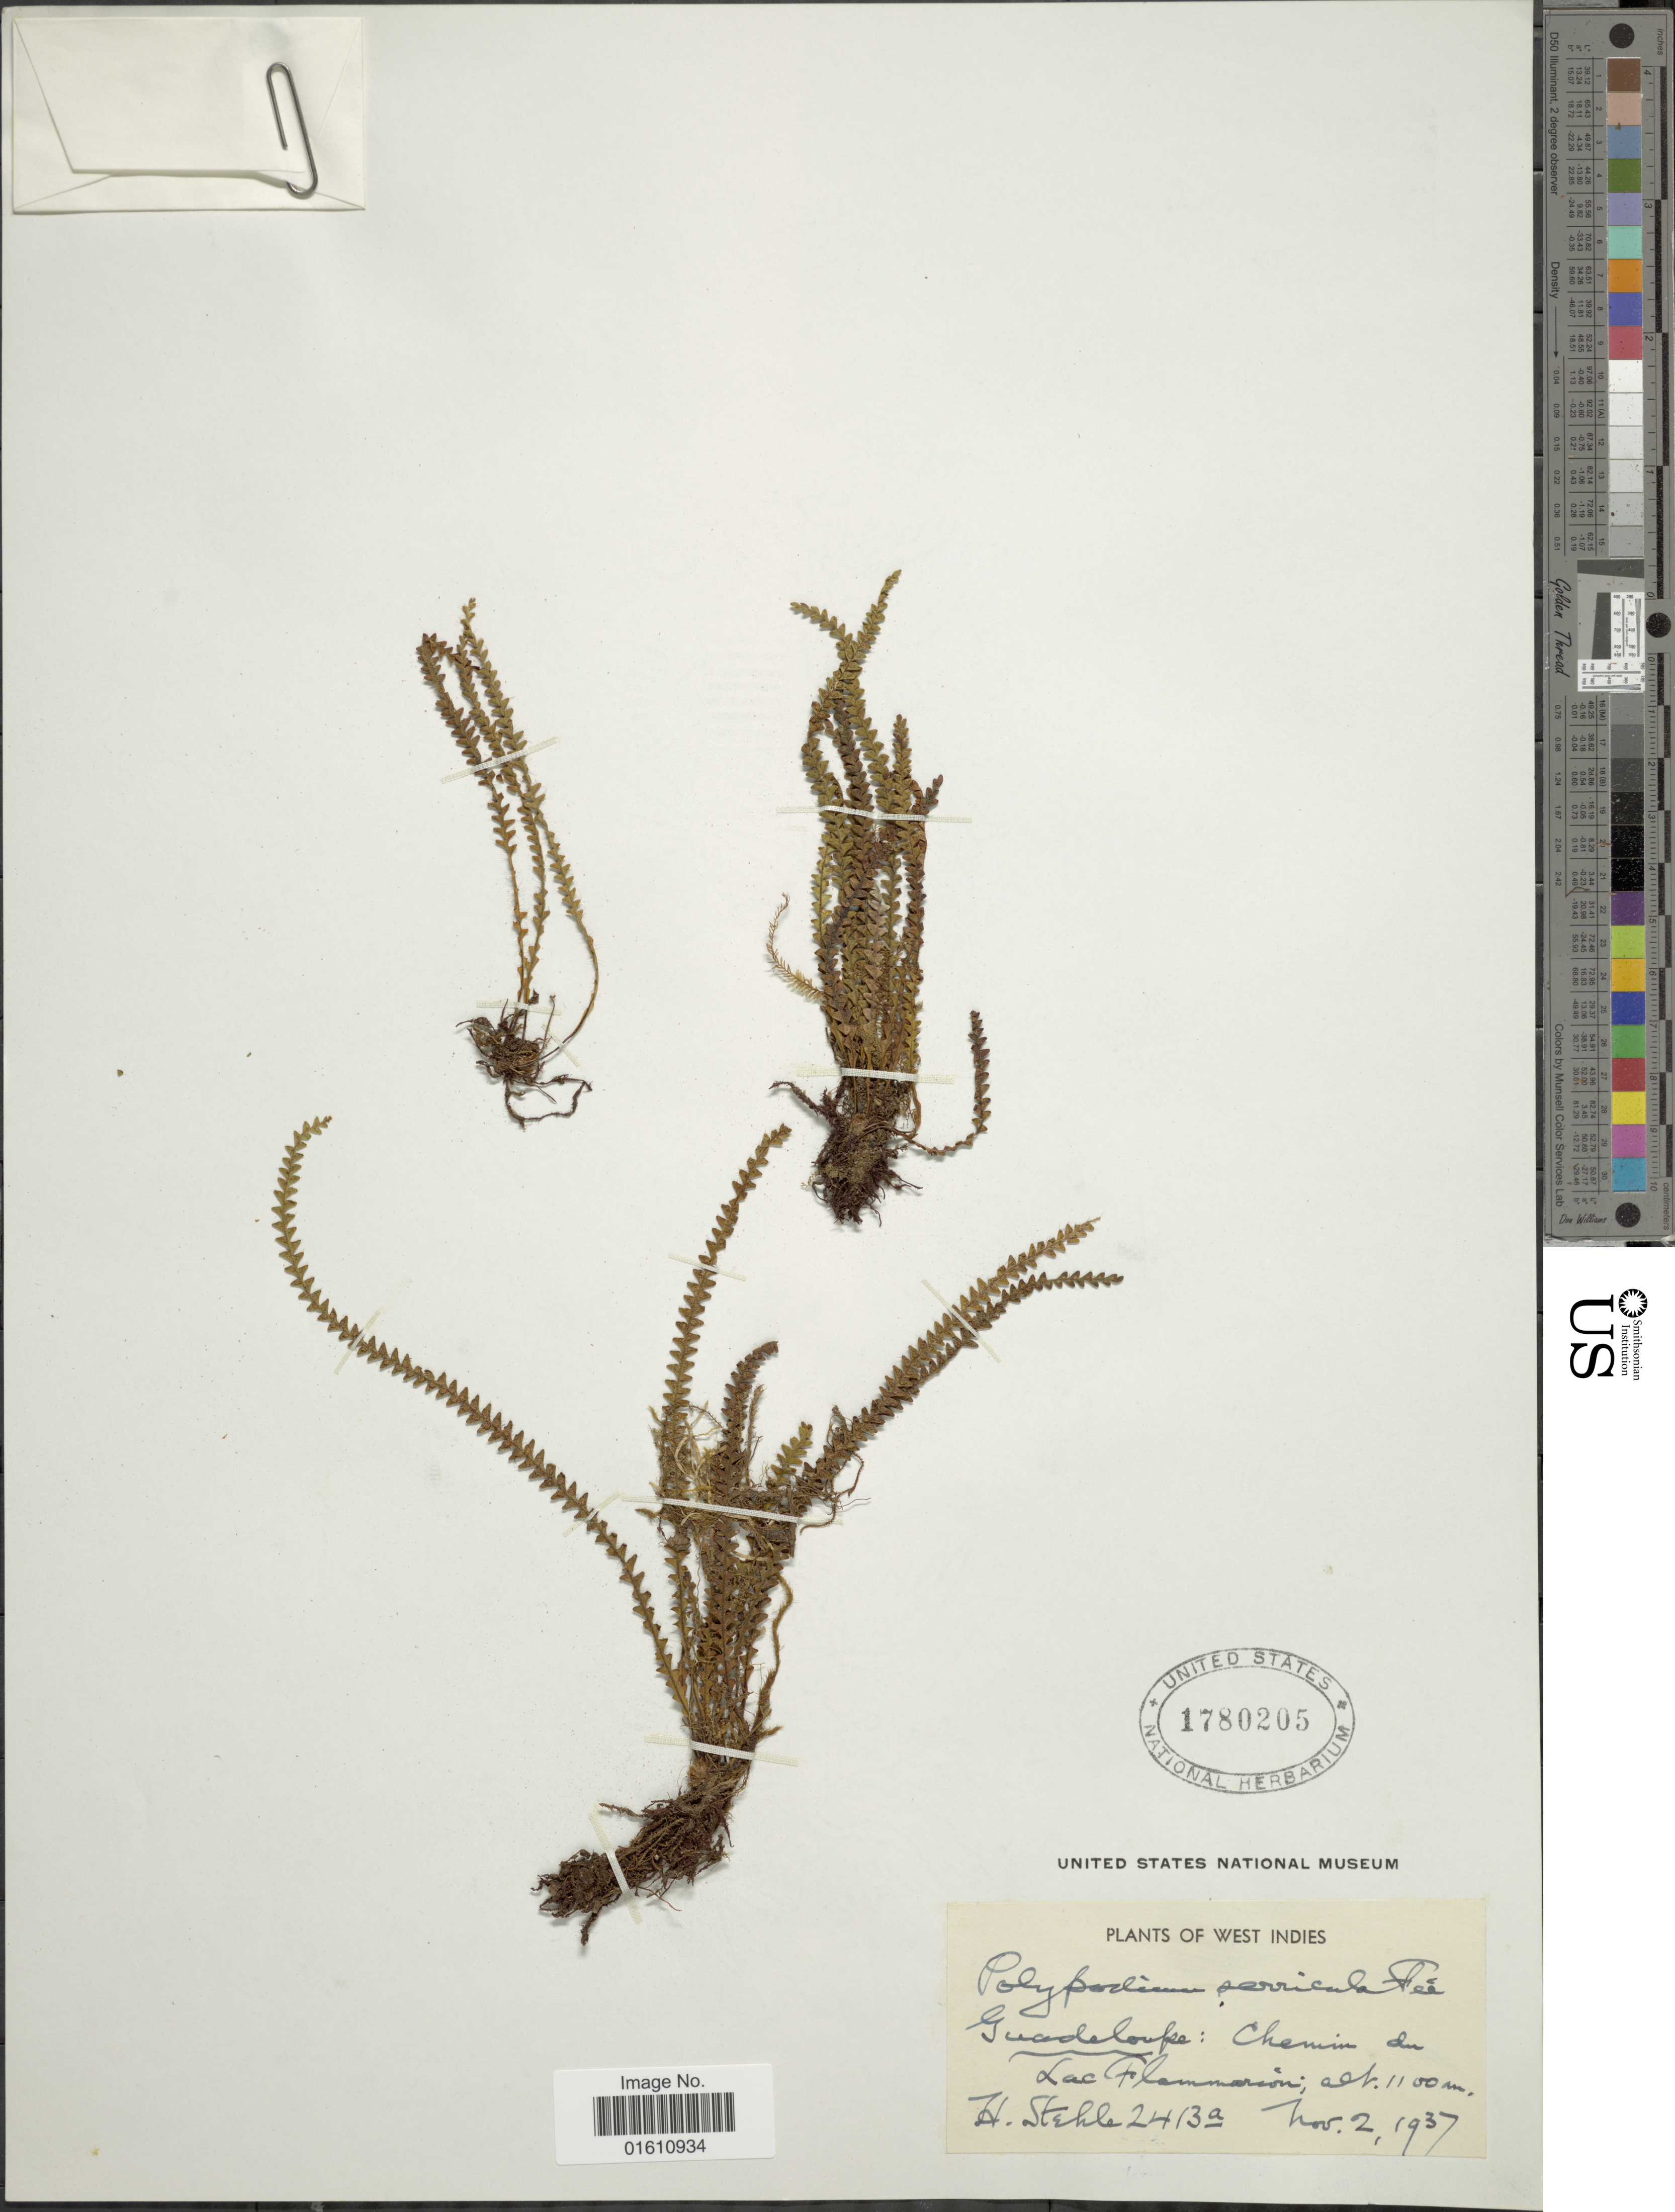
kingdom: Plantae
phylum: Tracheophyta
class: Polypodiopsida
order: Polypodiales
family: Polypodiaceae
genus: Moranopteris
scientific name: Moranopteris serricula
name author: (Fée) R. Y. Hirai & J. Prado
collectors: H. Stehlé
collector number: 2413a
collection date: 1937-11-02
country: Guadeloupe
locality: West Indies, Guadeloupe: Chemin du Lac Flamarion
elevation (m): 1100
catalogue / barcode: US 1780205